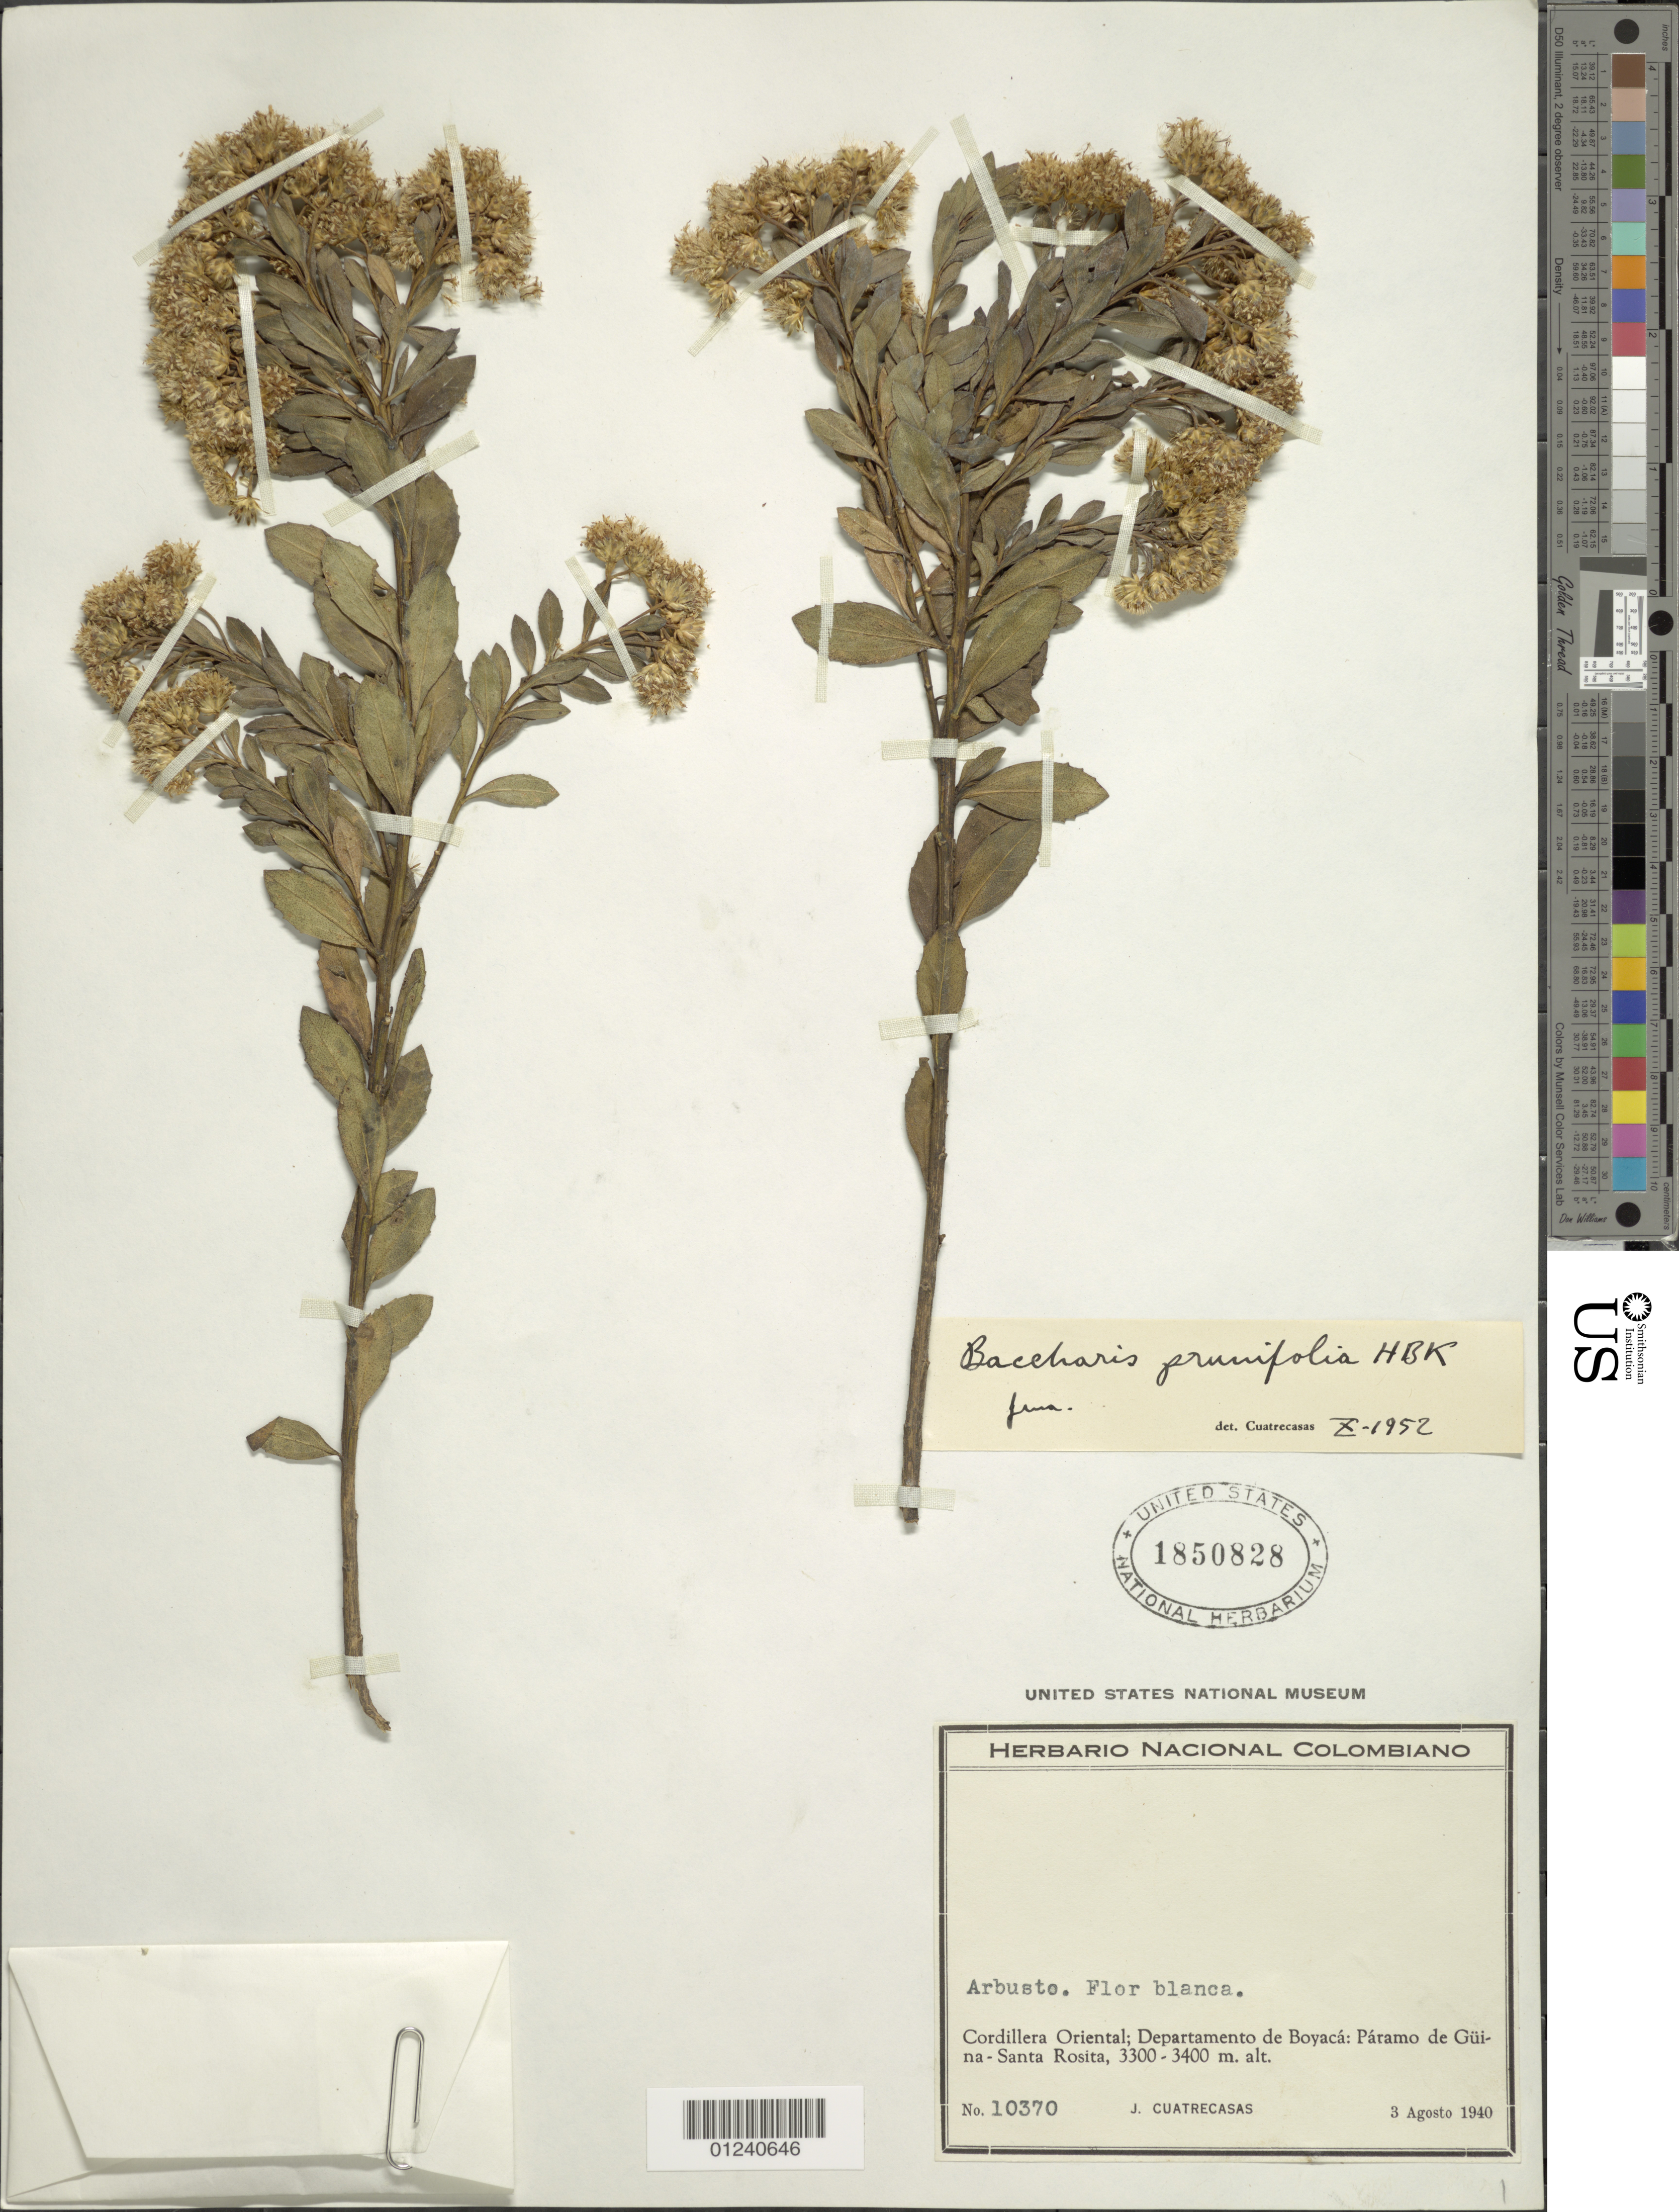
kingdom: Plantae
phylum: Tracheophyta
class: Magnoliopsida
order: Asterales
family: Asteraceae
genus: Baccharis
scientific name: Baccharis prunifolia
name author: Kunth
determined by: Cuatrecasas, J.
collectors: J. Cuatrecasas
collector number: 10370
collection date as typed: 03 Aug 1940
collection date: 1940-08-03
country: Colombia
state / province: Boyacá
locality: Cordillera Oriental; Páramo de Güina - Santa Rosita.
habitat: Paramo.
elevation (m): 3300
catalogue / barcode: US 1850828